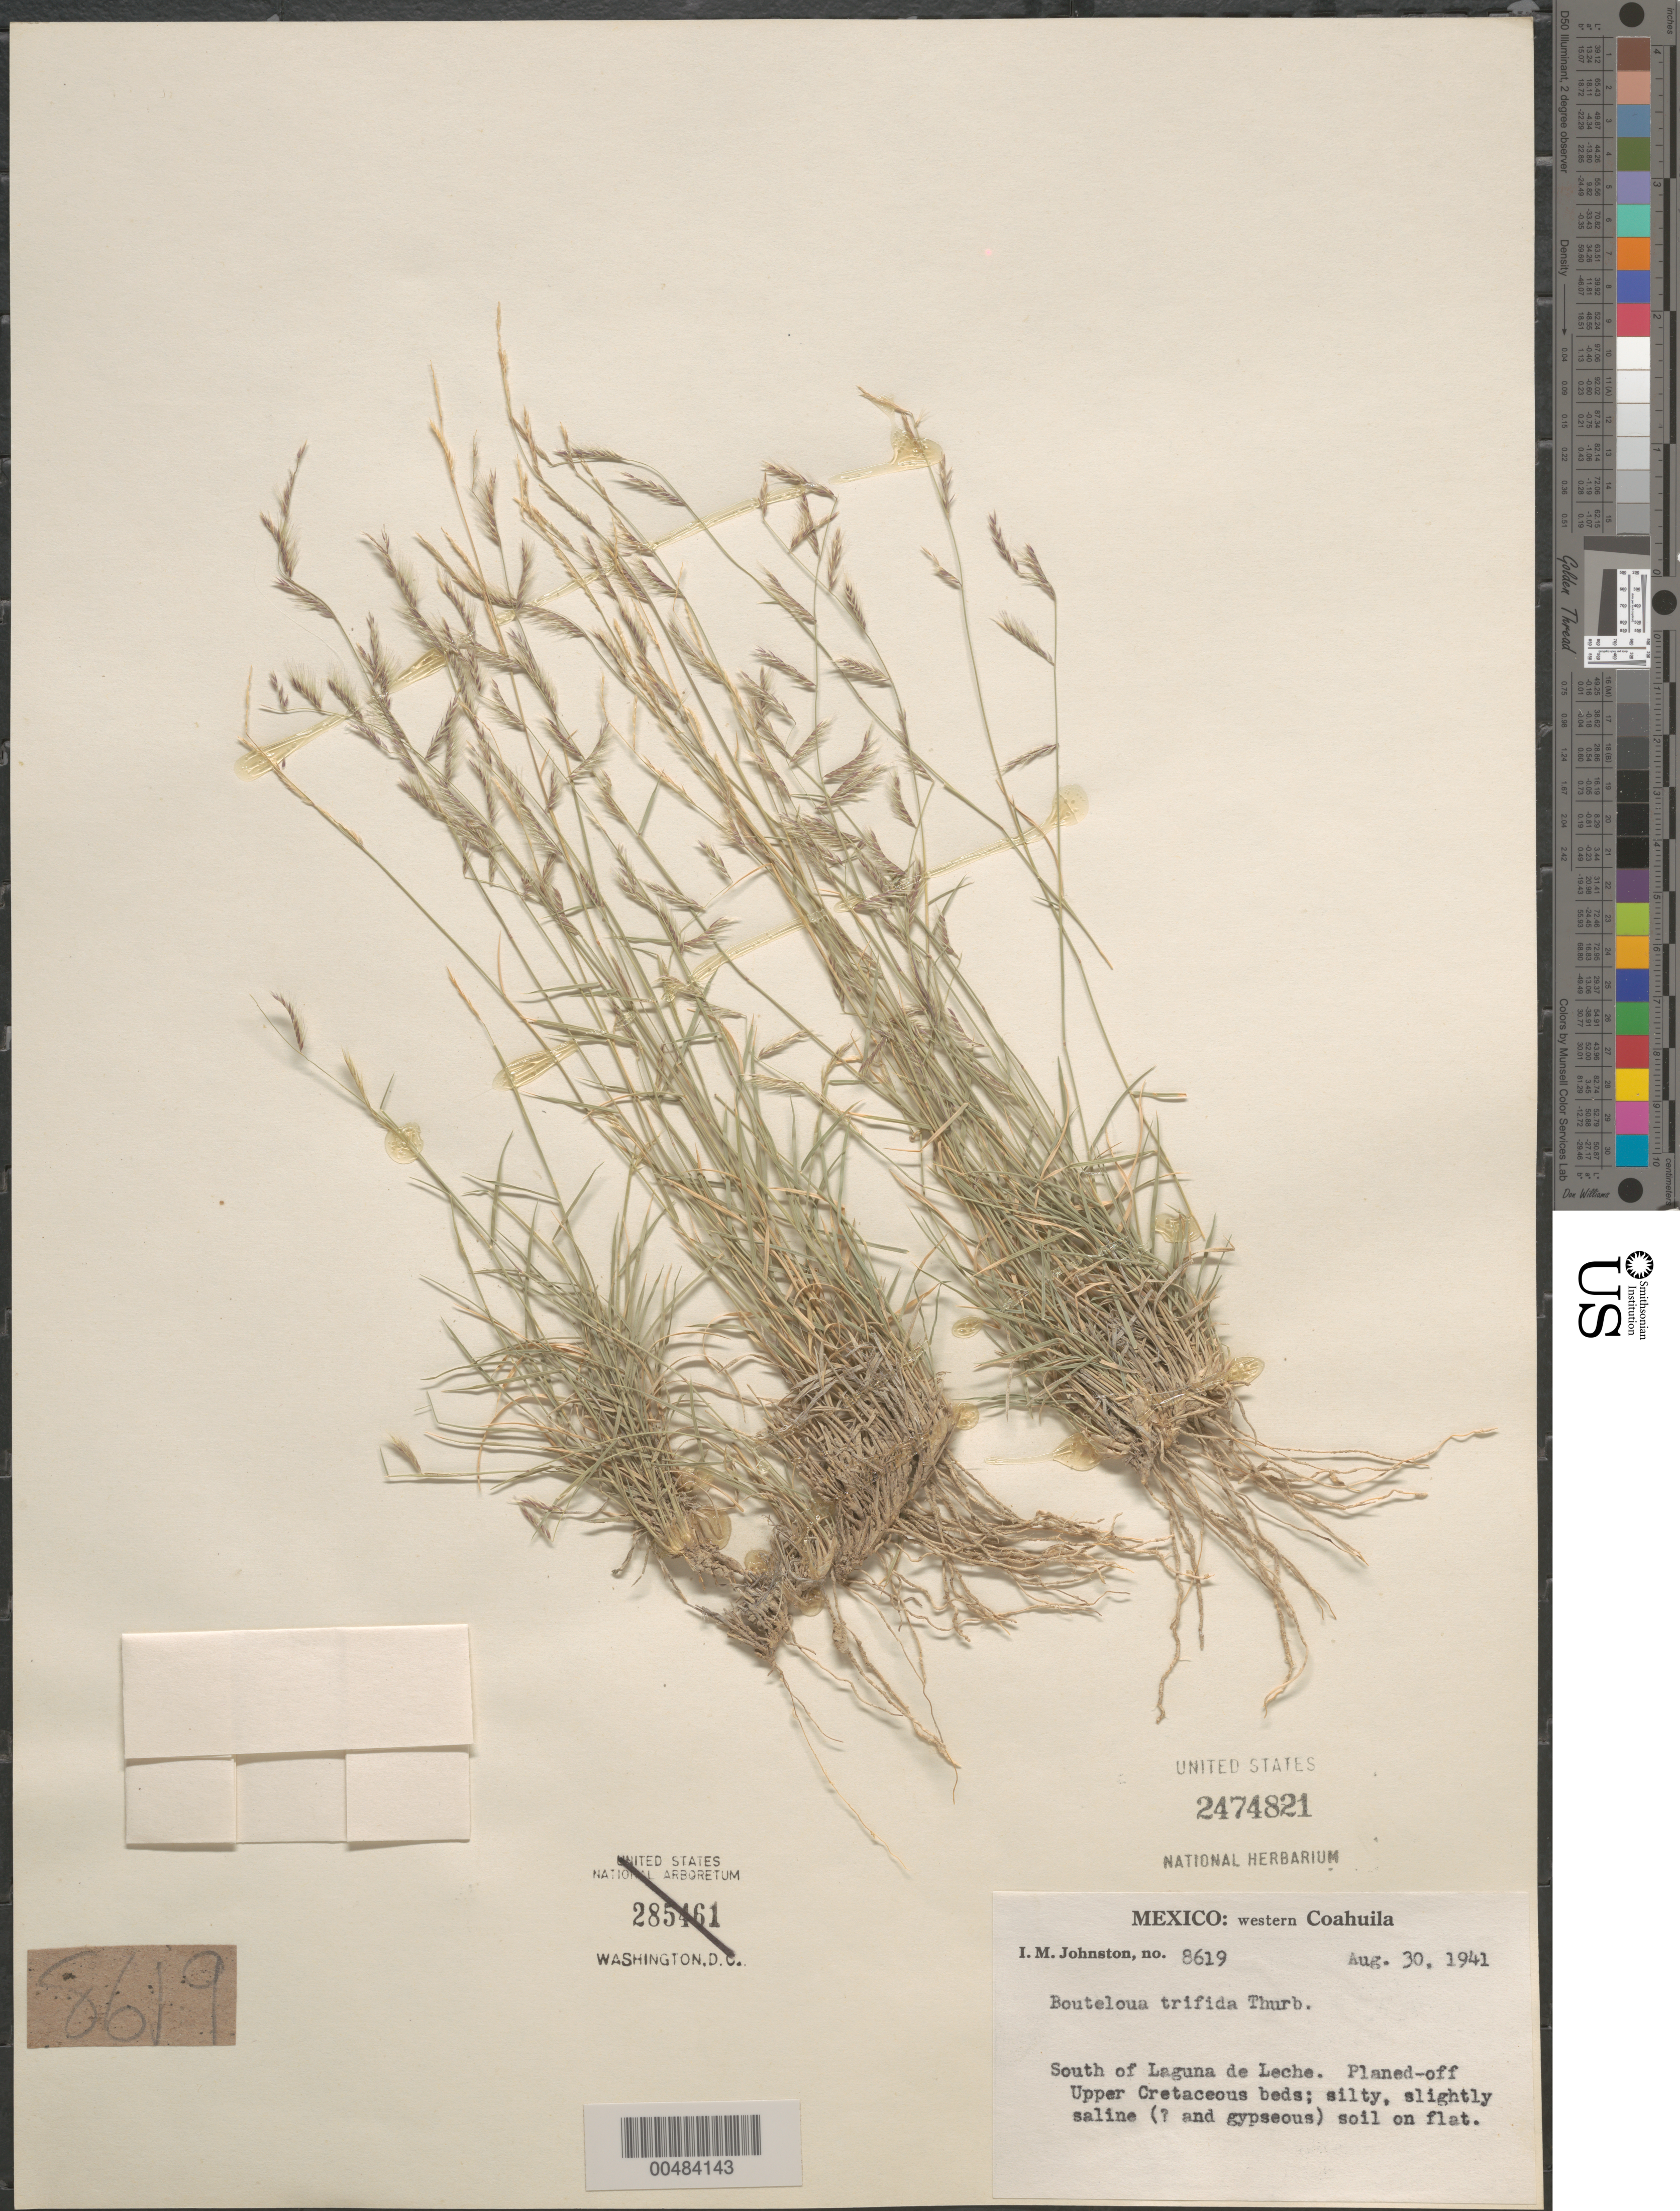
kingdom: Plantae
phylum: Tracheophyta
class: Liliopsida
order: Poales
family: Poaceae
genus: Bouteloua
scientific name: Bouteloua trifida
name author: Thurb.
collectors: I.M. Johnston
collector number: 8619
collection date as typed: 30 Aug 1941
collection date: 1941-08-30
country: Mexico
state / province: Coahuila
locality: W Coahuila, S of Laguna Leche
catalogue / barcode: US 2474821